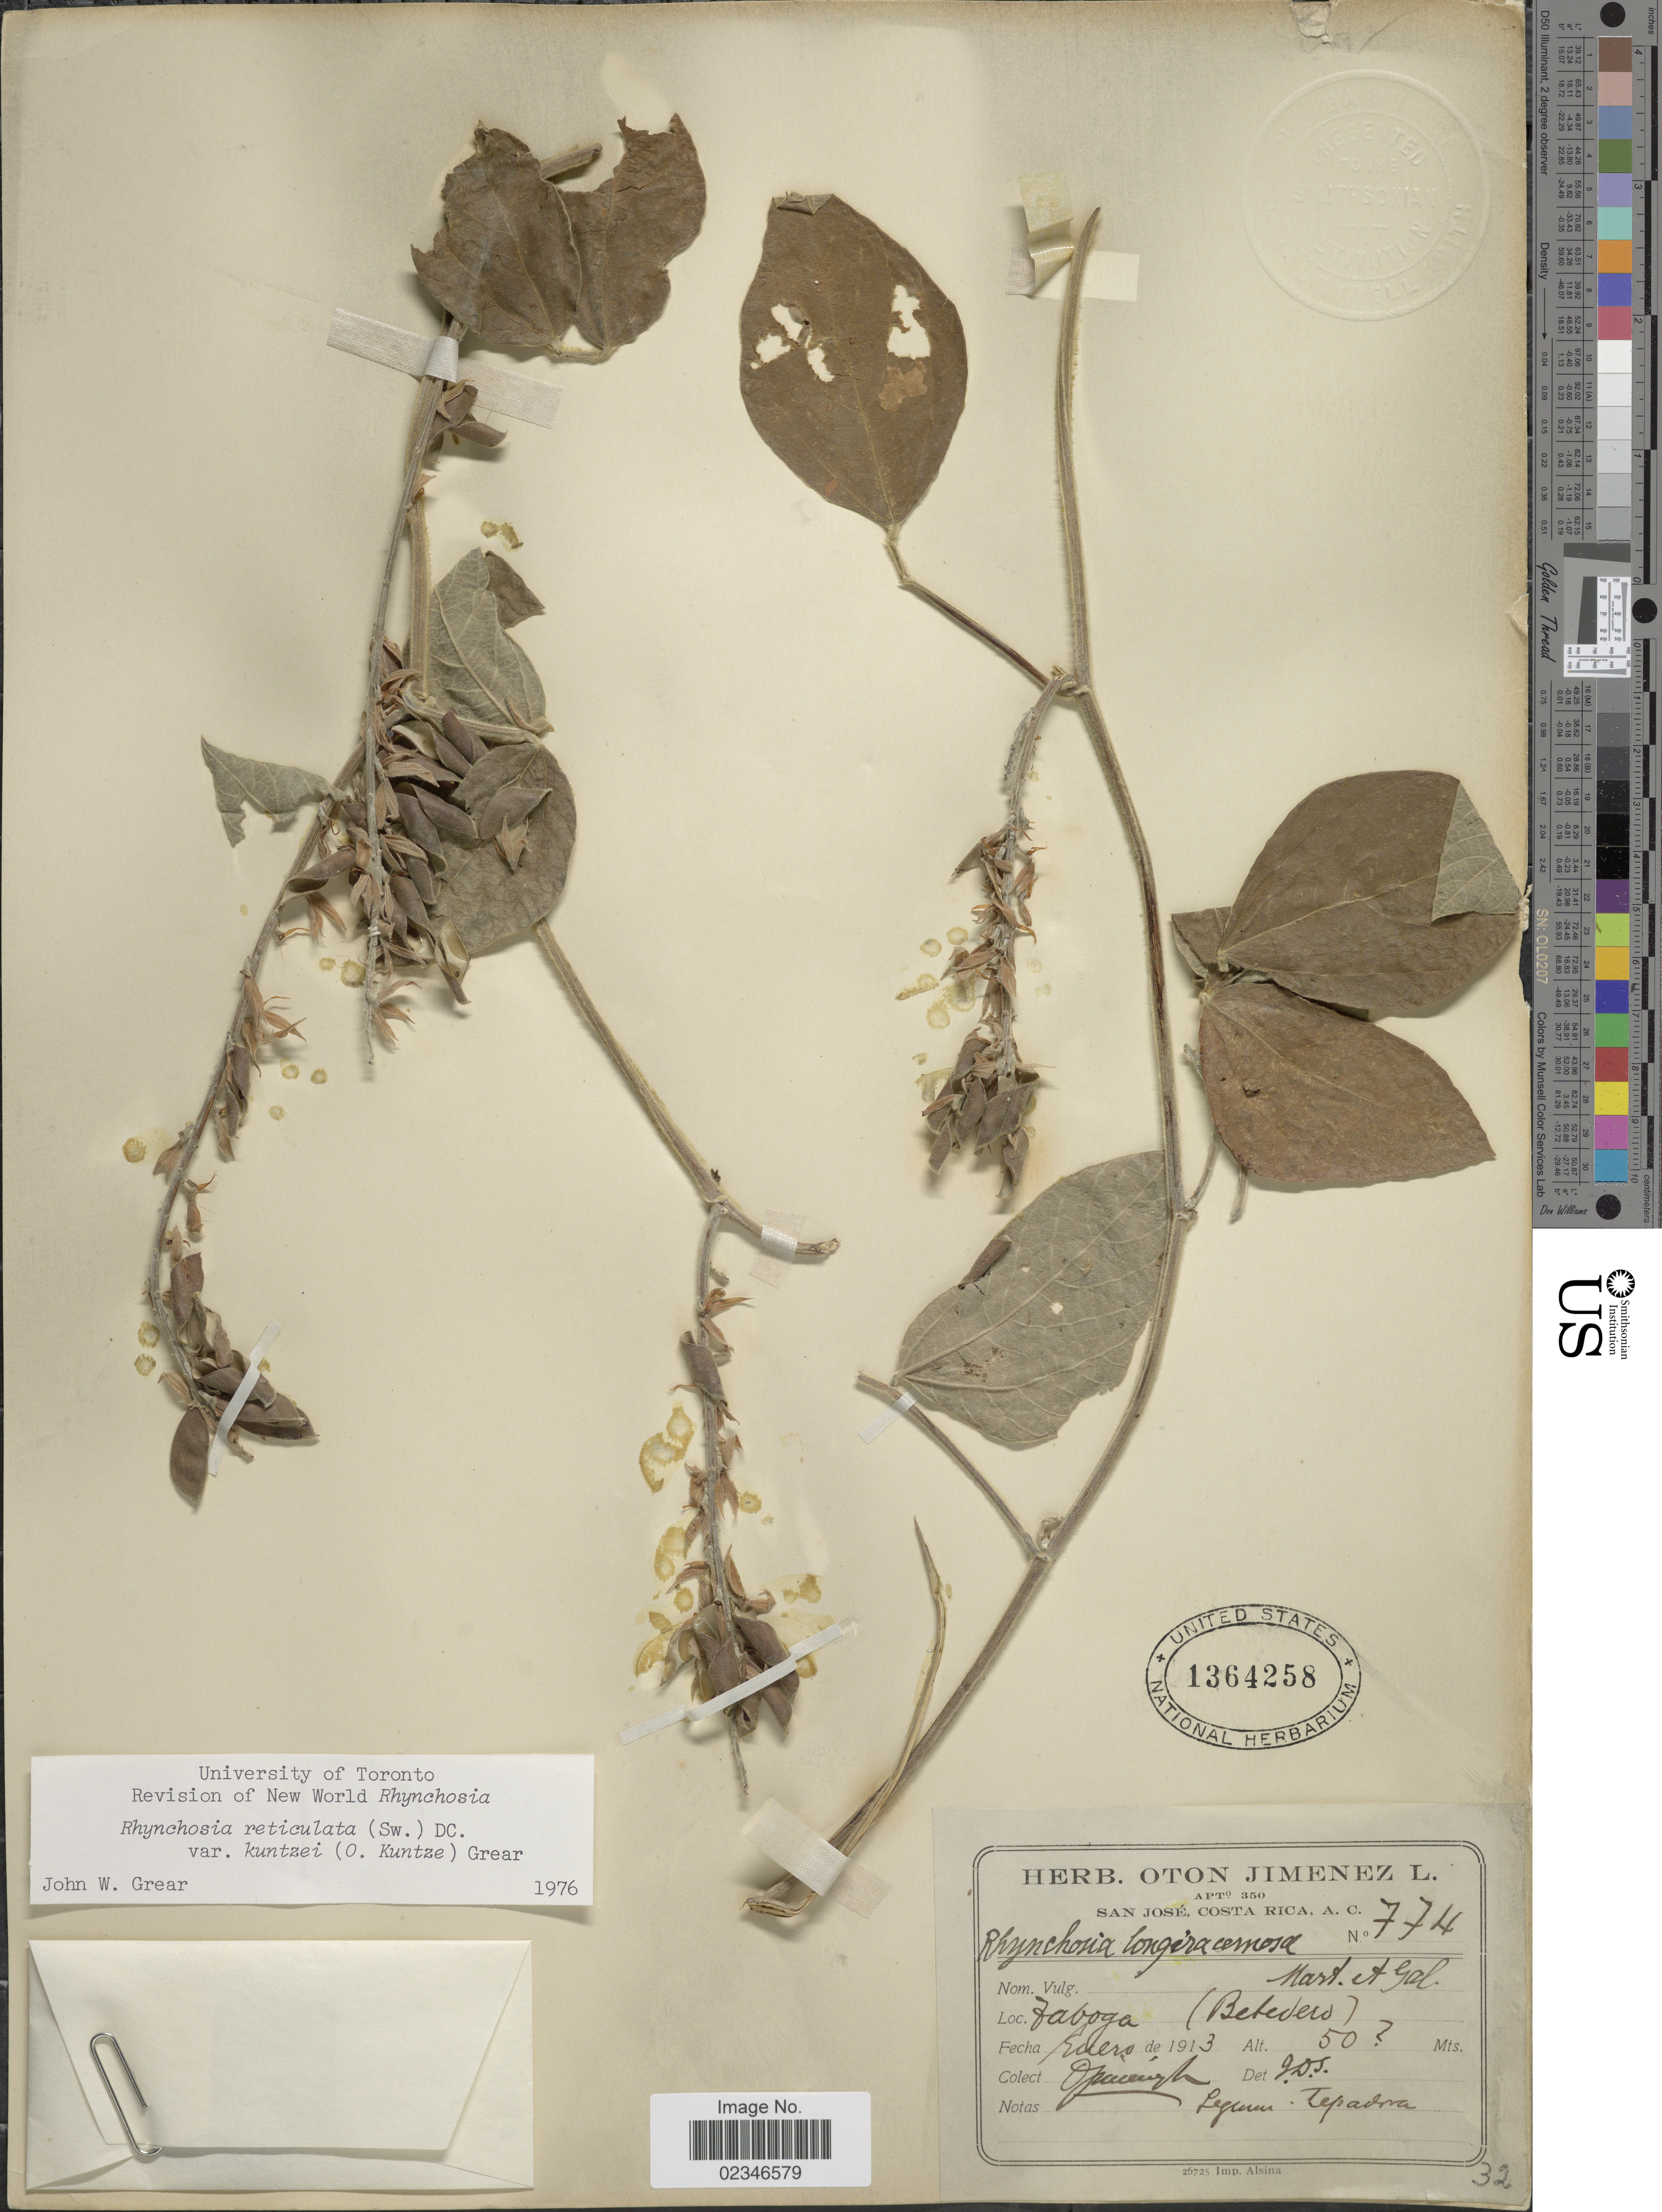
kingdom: Plantae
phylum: Tracheophyta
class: Magnoliopsida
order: Fabales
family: Fabaceae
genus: Rhynchosia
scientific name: Rhynchosia reticulata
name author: (Sw.) DC.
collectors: O. Jiménez L.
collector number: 774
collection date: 1913-01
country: Panama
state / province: Panamá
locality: Taboga (Betevero)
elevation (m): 50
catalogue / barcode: US 1364258